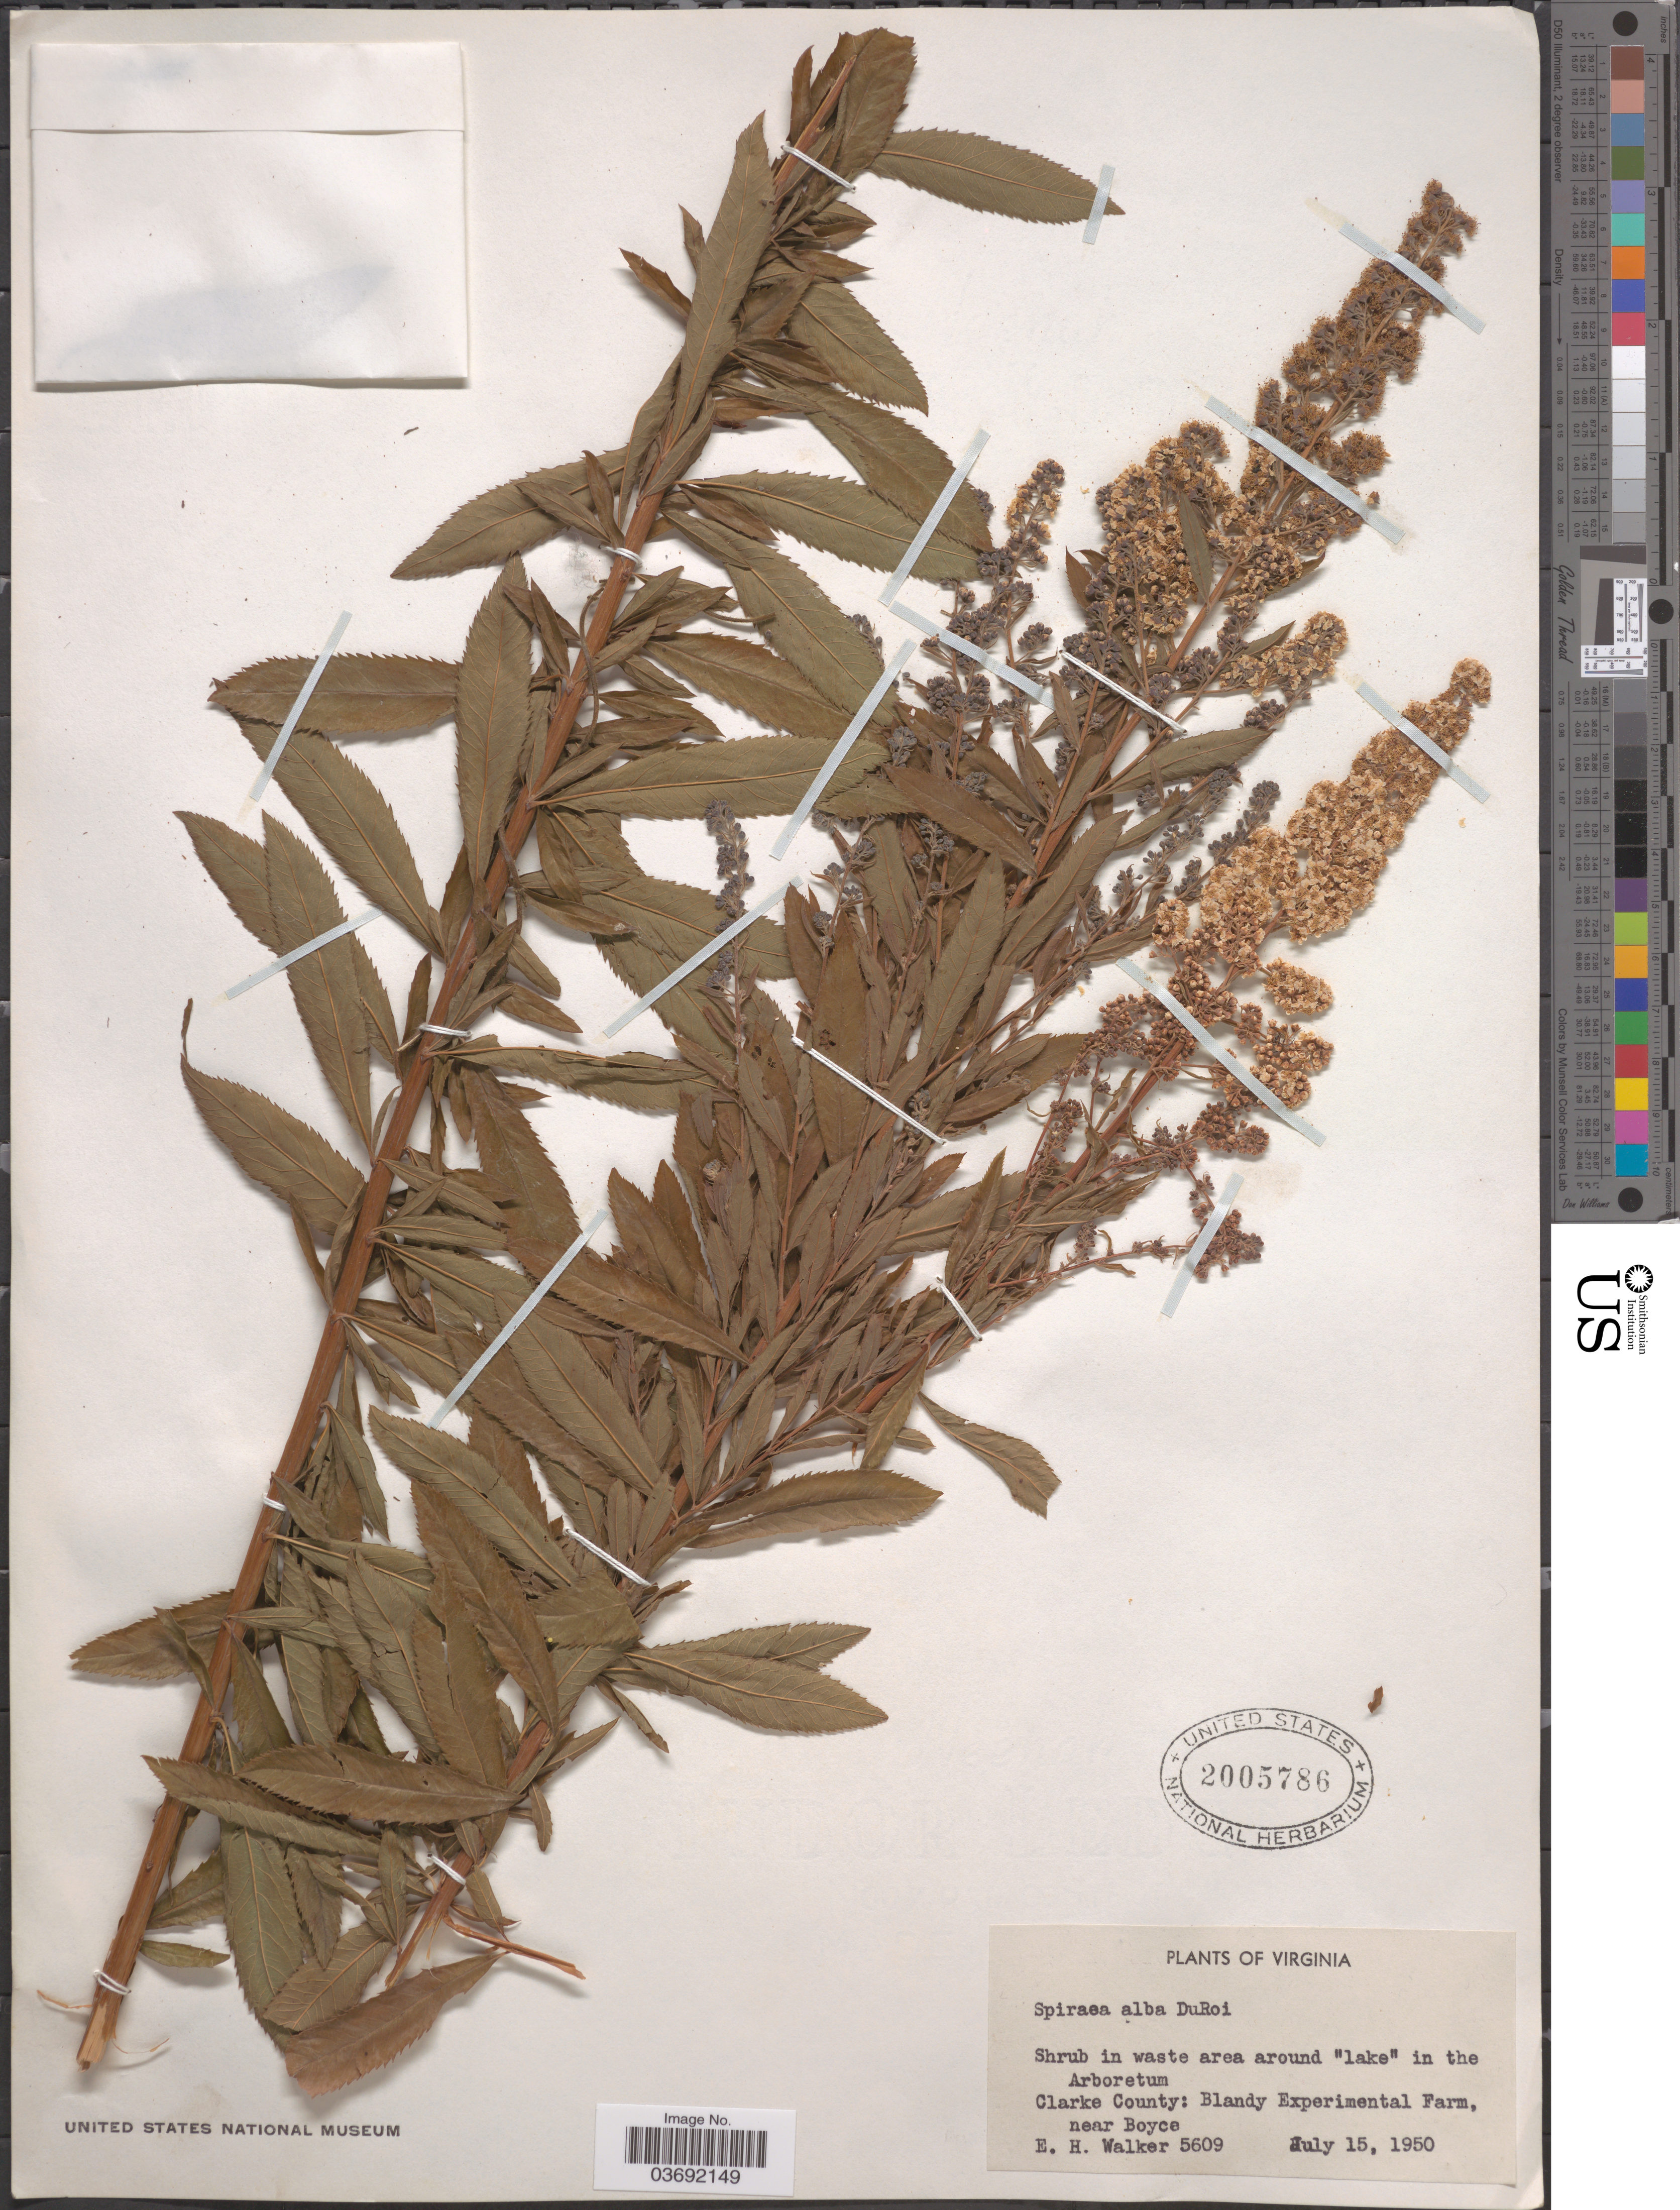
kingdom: Plantae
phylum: Tracheophyta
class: Magnoliopsida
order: Rosales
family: Rosaceae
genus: Spiraea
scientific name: Spiraea alba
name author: Du Roi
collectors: E. H. Walker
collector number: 5609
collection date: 1950-07-15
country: United States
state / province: Virginia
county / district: Clarke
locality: Waste area around "lake" in the Arboretum. Clark County: Blandy Experimental Farm, near Boyce.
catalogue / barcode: US 2005786